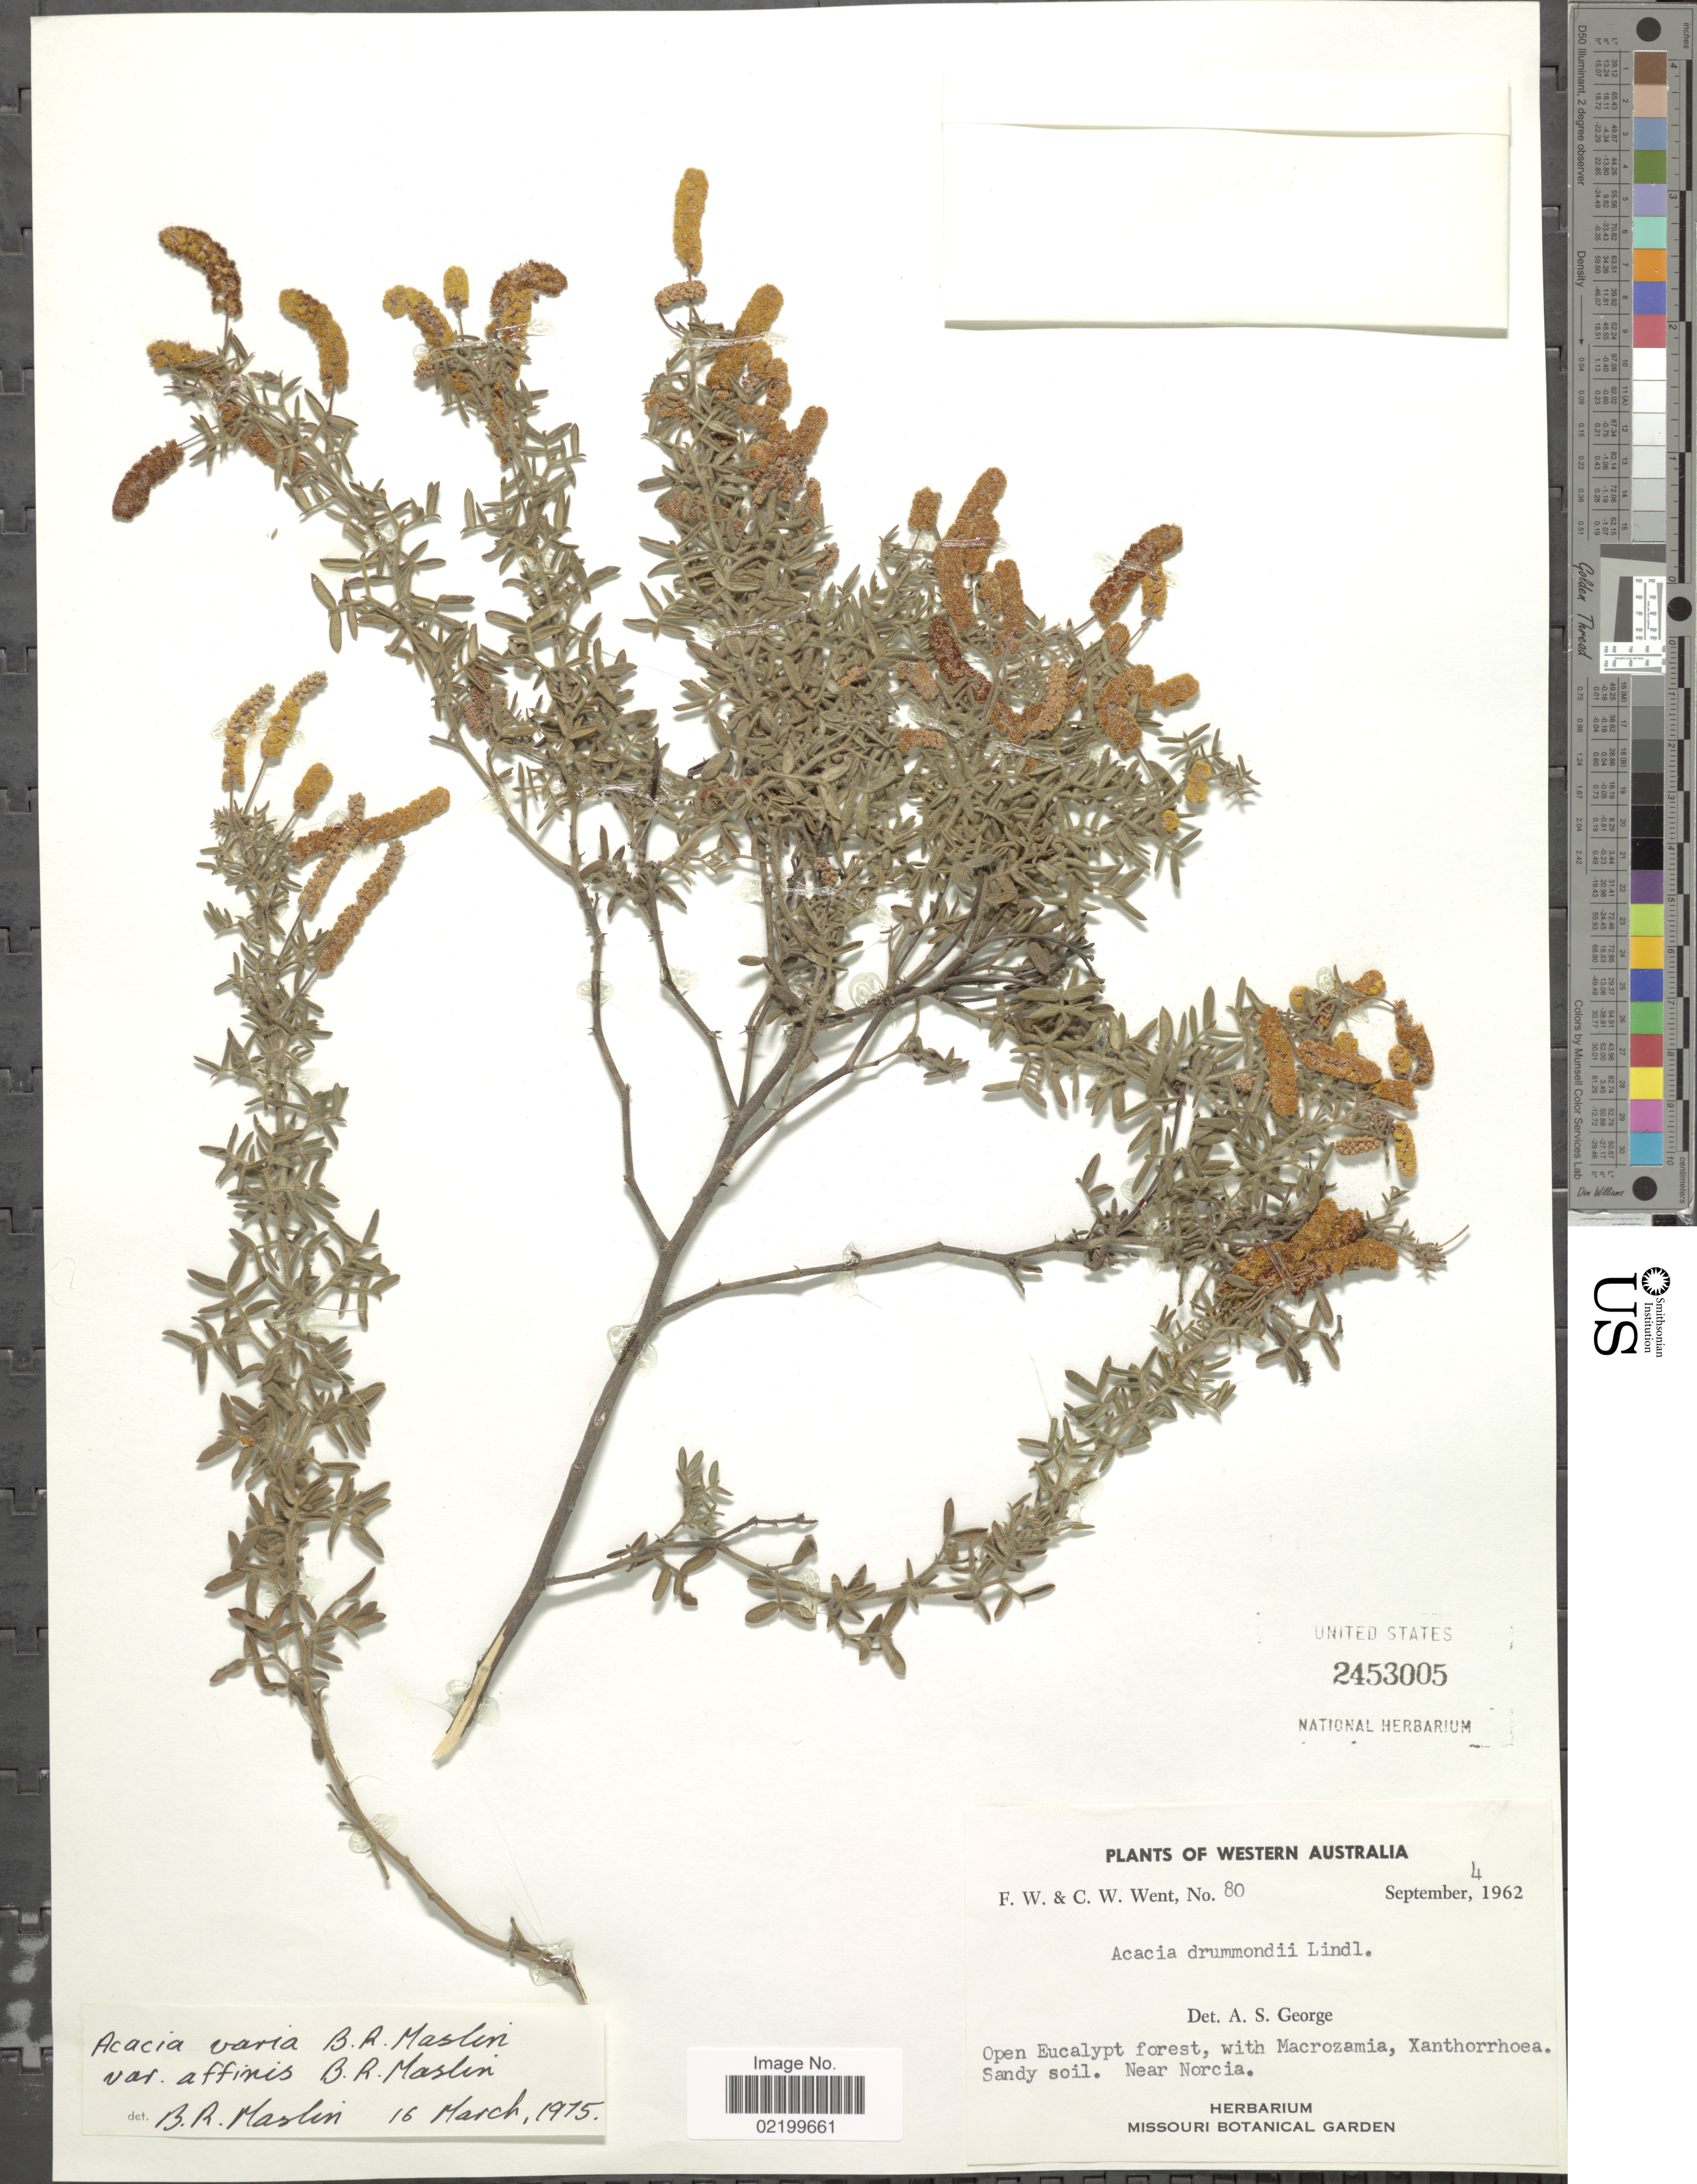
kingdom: Plantae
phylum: Tracheophyta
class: Magnoliopsida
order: Fabales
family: Fabaceae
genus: Acacia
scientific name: Acacia varia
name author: Maslin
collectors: F. W. Went & C. W. Went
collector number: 80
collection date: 1962-09-04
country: Australia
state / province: Western Australia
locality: Western Australia. Near Norcia.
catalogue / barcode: US 2453005